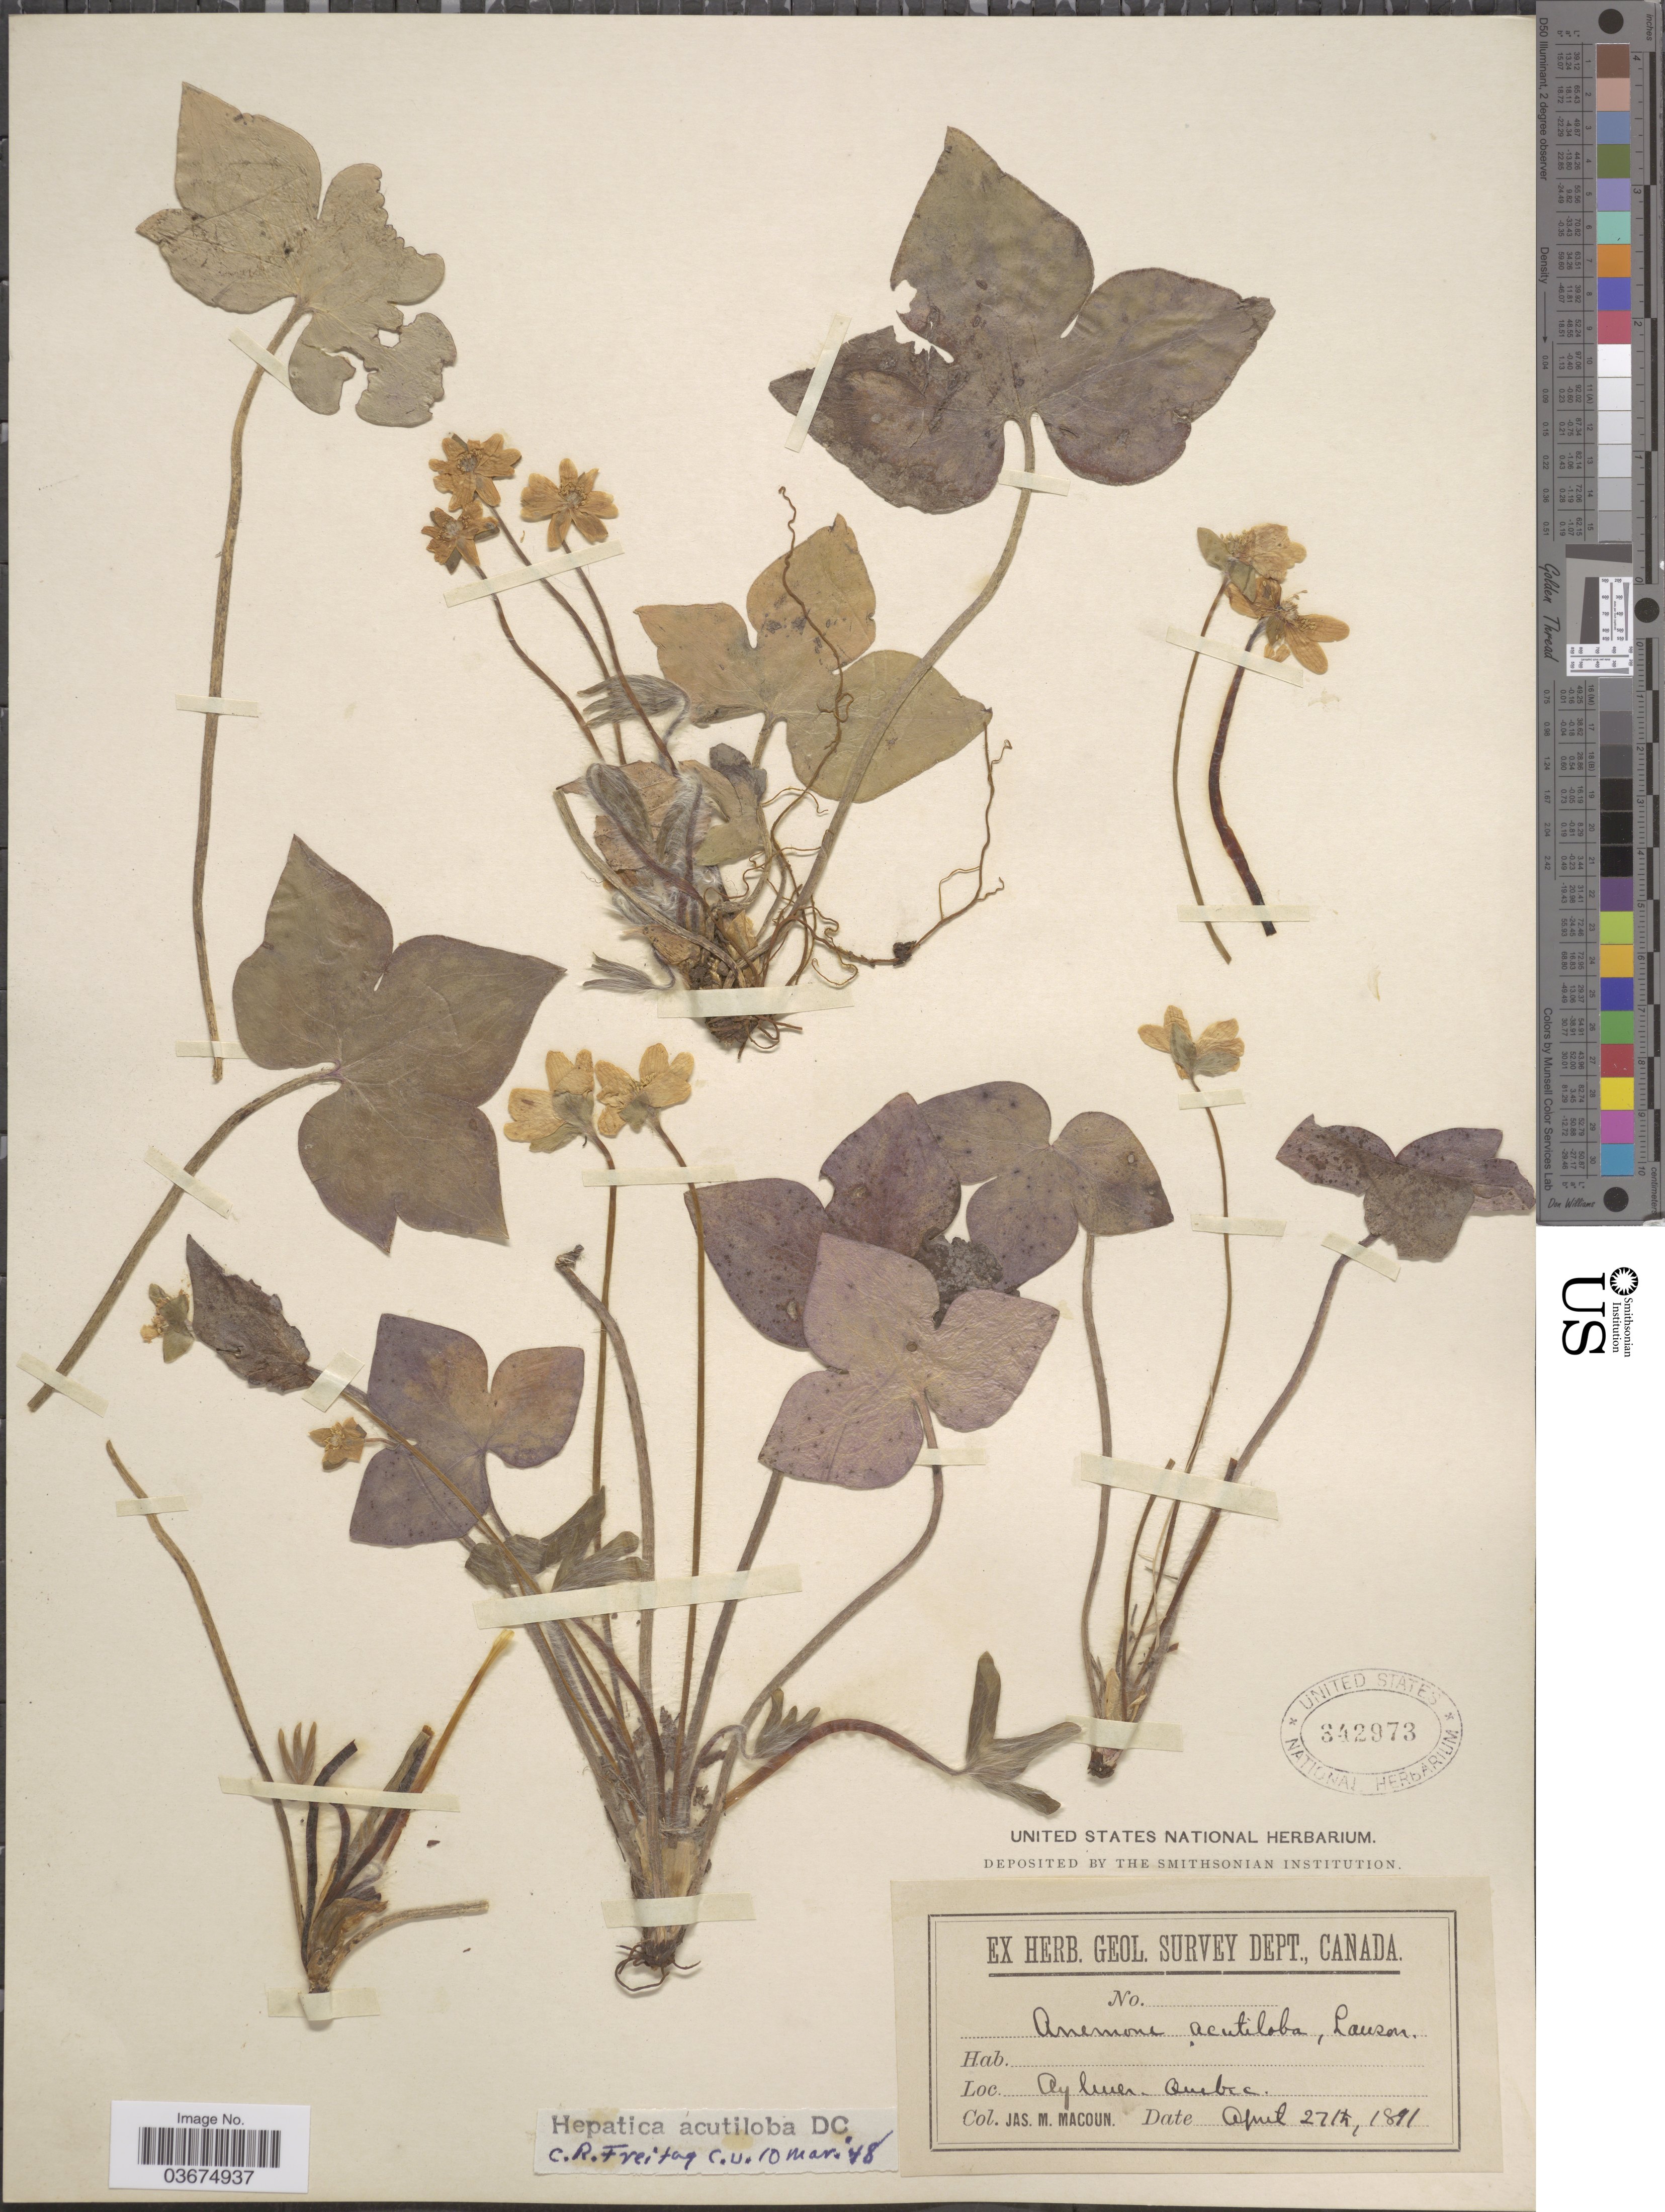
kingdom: Plantae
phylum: Tracheophyta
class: Magnoliopsida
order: Ranunculales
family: Ranunculaceae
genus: Hepatica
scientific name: Hepatica acutiloba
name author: DC.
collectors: J. M. Macoun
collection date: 1891-04-27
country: Canada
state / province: Quebec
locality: Aylmer. Quebec.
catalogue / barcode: US 342973